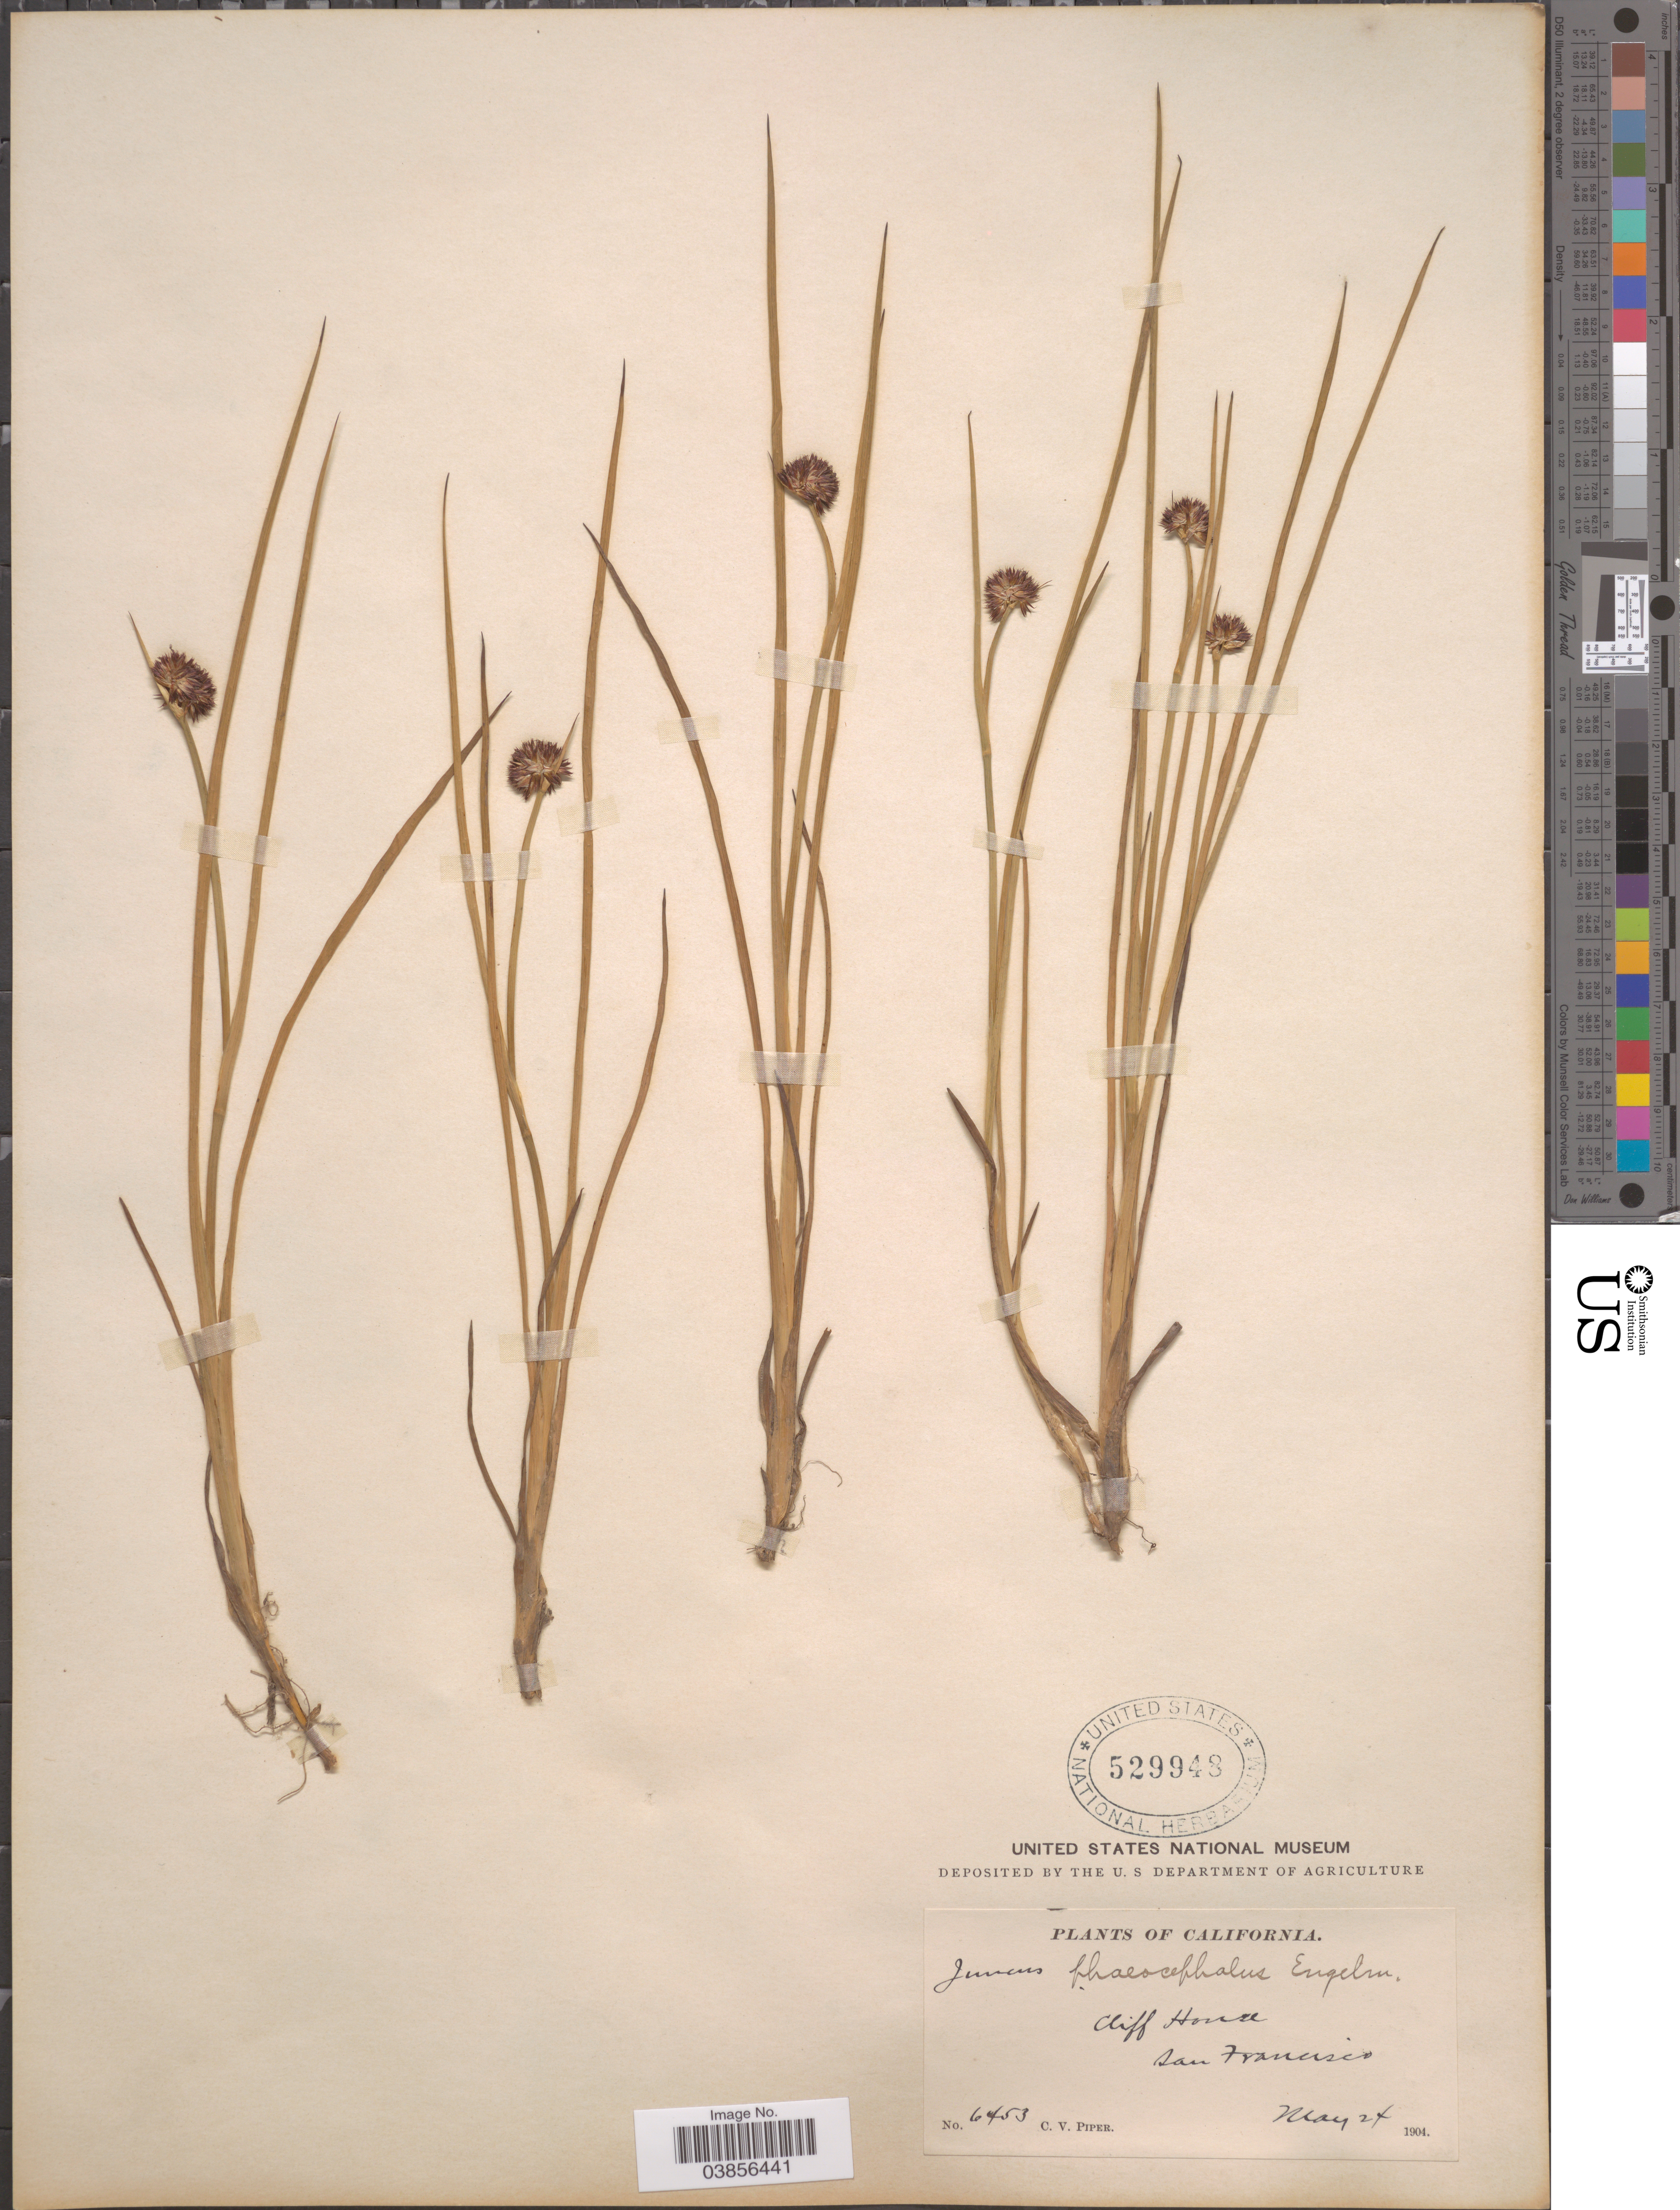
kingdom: Plantae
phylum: Tracheophyta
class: Liliopsida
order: Poales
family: Juncaceae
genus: Juncus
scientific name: Juncus phaeocephalus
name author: Engelm.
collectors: C. V. Piper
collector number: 6453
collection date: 1904-05-24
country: United States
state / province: California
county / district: San Francisco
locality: Cliff Horse. San Francisco.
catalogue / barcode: US 529948